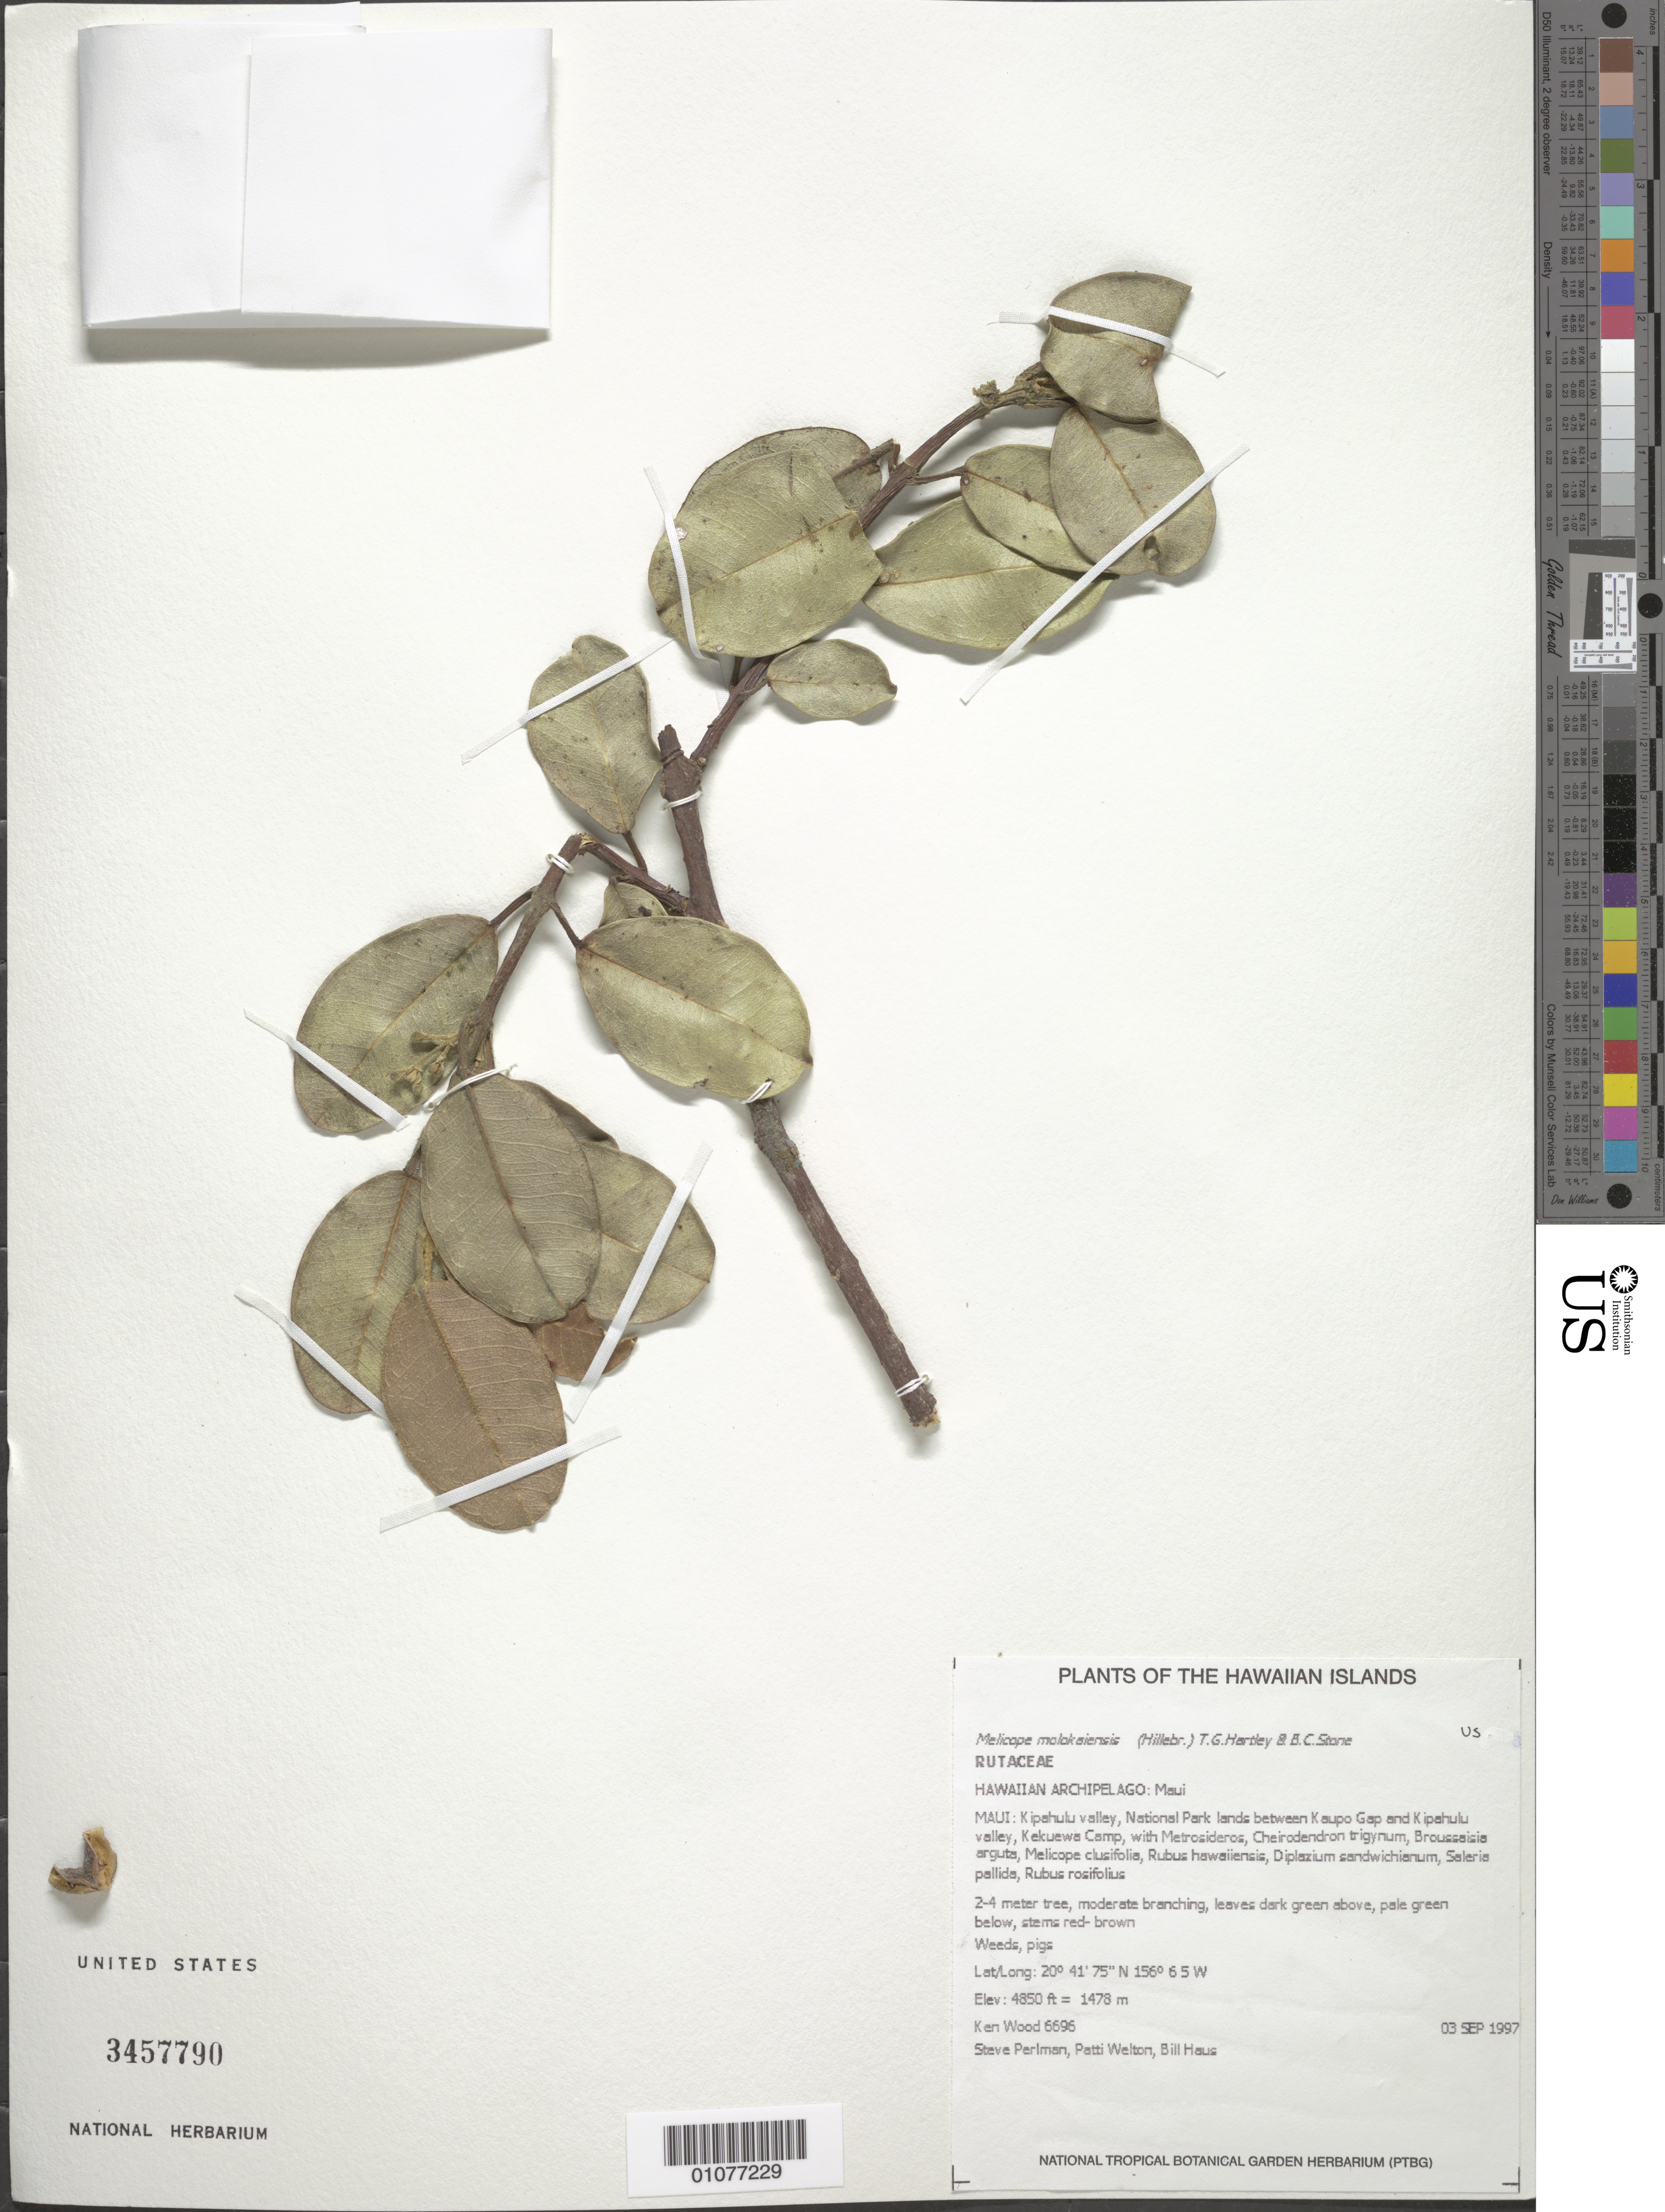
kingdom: Plantae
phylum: Tracheophyta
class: Magnoliopsida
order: Sapindales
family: Rutaceae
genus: Melicope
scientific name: Melicope molokaiensis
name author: (Hillebr.) T.G. Hartley & B.C. Stone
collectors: K. R. Wood, S. P. Perlman, P. Welton & B. Haus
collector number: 6696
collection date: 1997-09-03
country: United States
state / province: Hawaii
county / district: Maui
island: Maui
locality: Kipahulu valley, National Park lands between Kaupo Gap and Kipahulu valley, Kekuewa Camp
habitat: weeds, pigs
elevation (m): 1478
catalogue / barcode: US 3457790